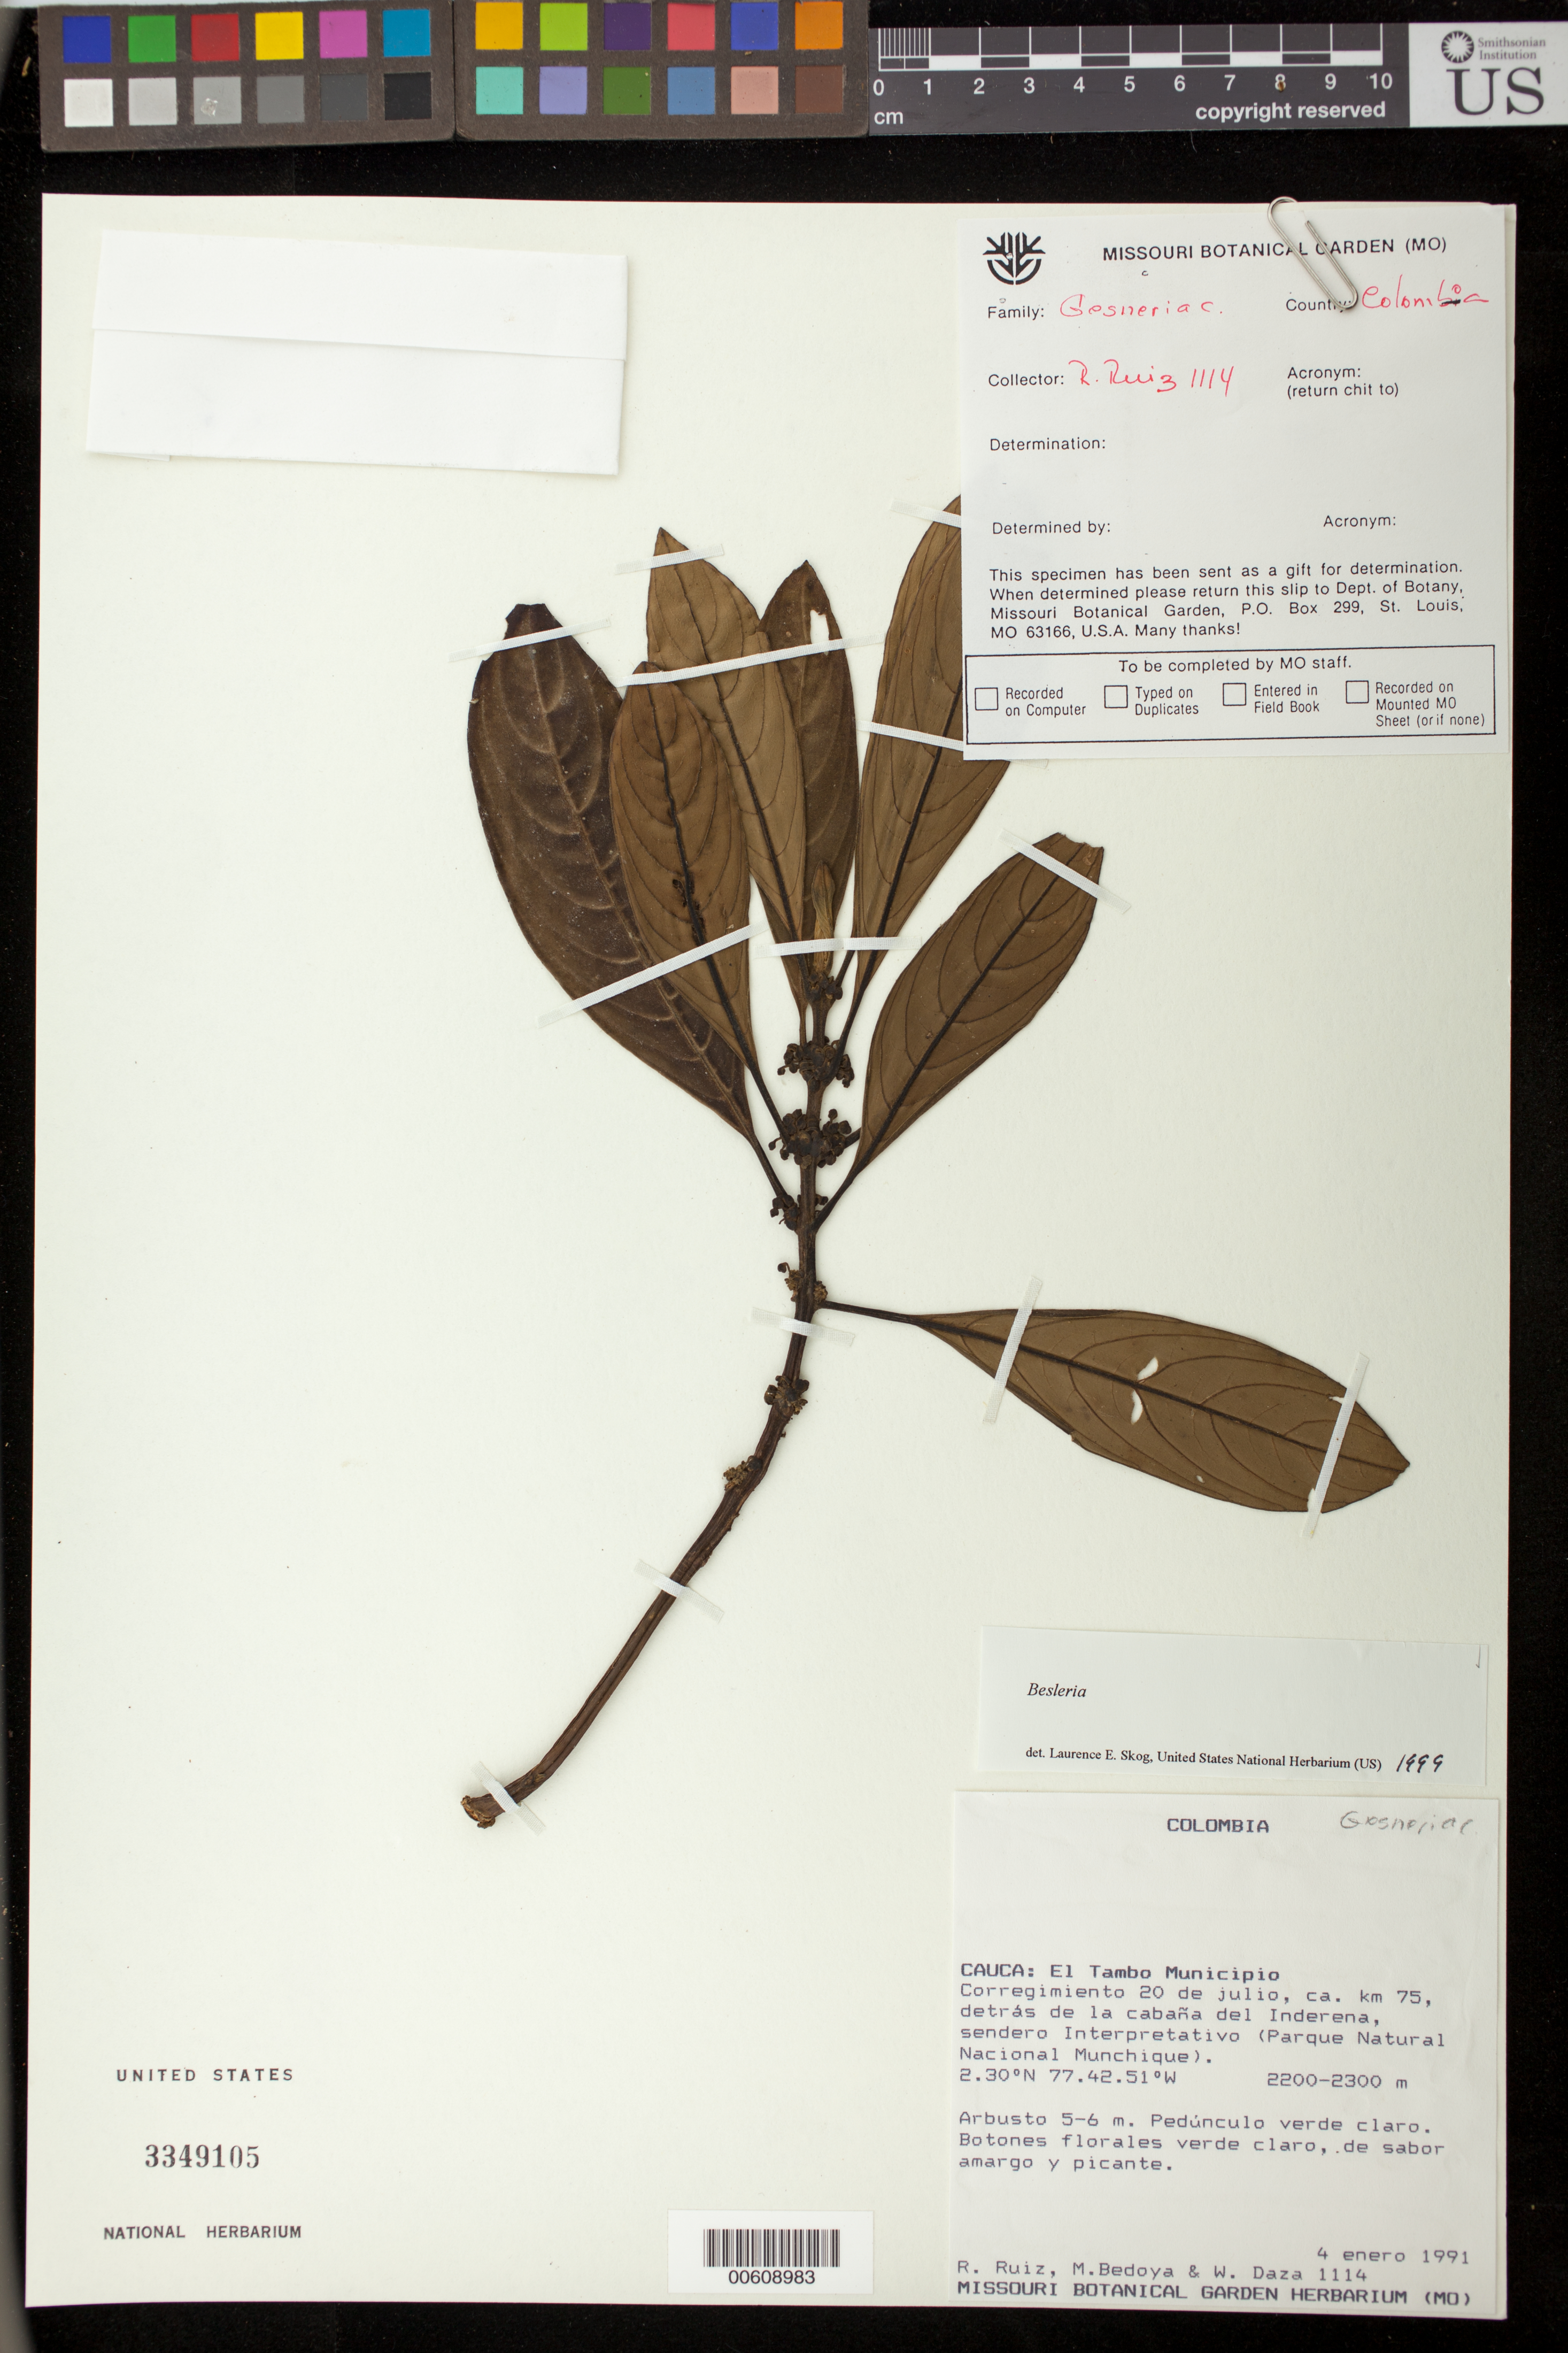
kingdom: Plantae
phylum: Tracheophyta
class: Magnoliopsida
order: Lamiales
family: Gesneriaceae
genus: Besleria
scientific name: Besleria sp.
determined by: Skog, Laurence E.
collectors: R. Ruiz, M. Bedoya & W. Daza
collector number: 1114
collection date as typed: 04 Jan 1991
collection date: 1991-01-04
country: Colombia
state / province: Cauca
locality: Mpio. El Tambo; corregimiento 20 de julio, ca. km 75, detrás de la cabaña del Inderena, sendero Interpretativo (Parque Natural Nacional Munchique)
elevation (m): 2200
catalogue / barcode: US 3349105